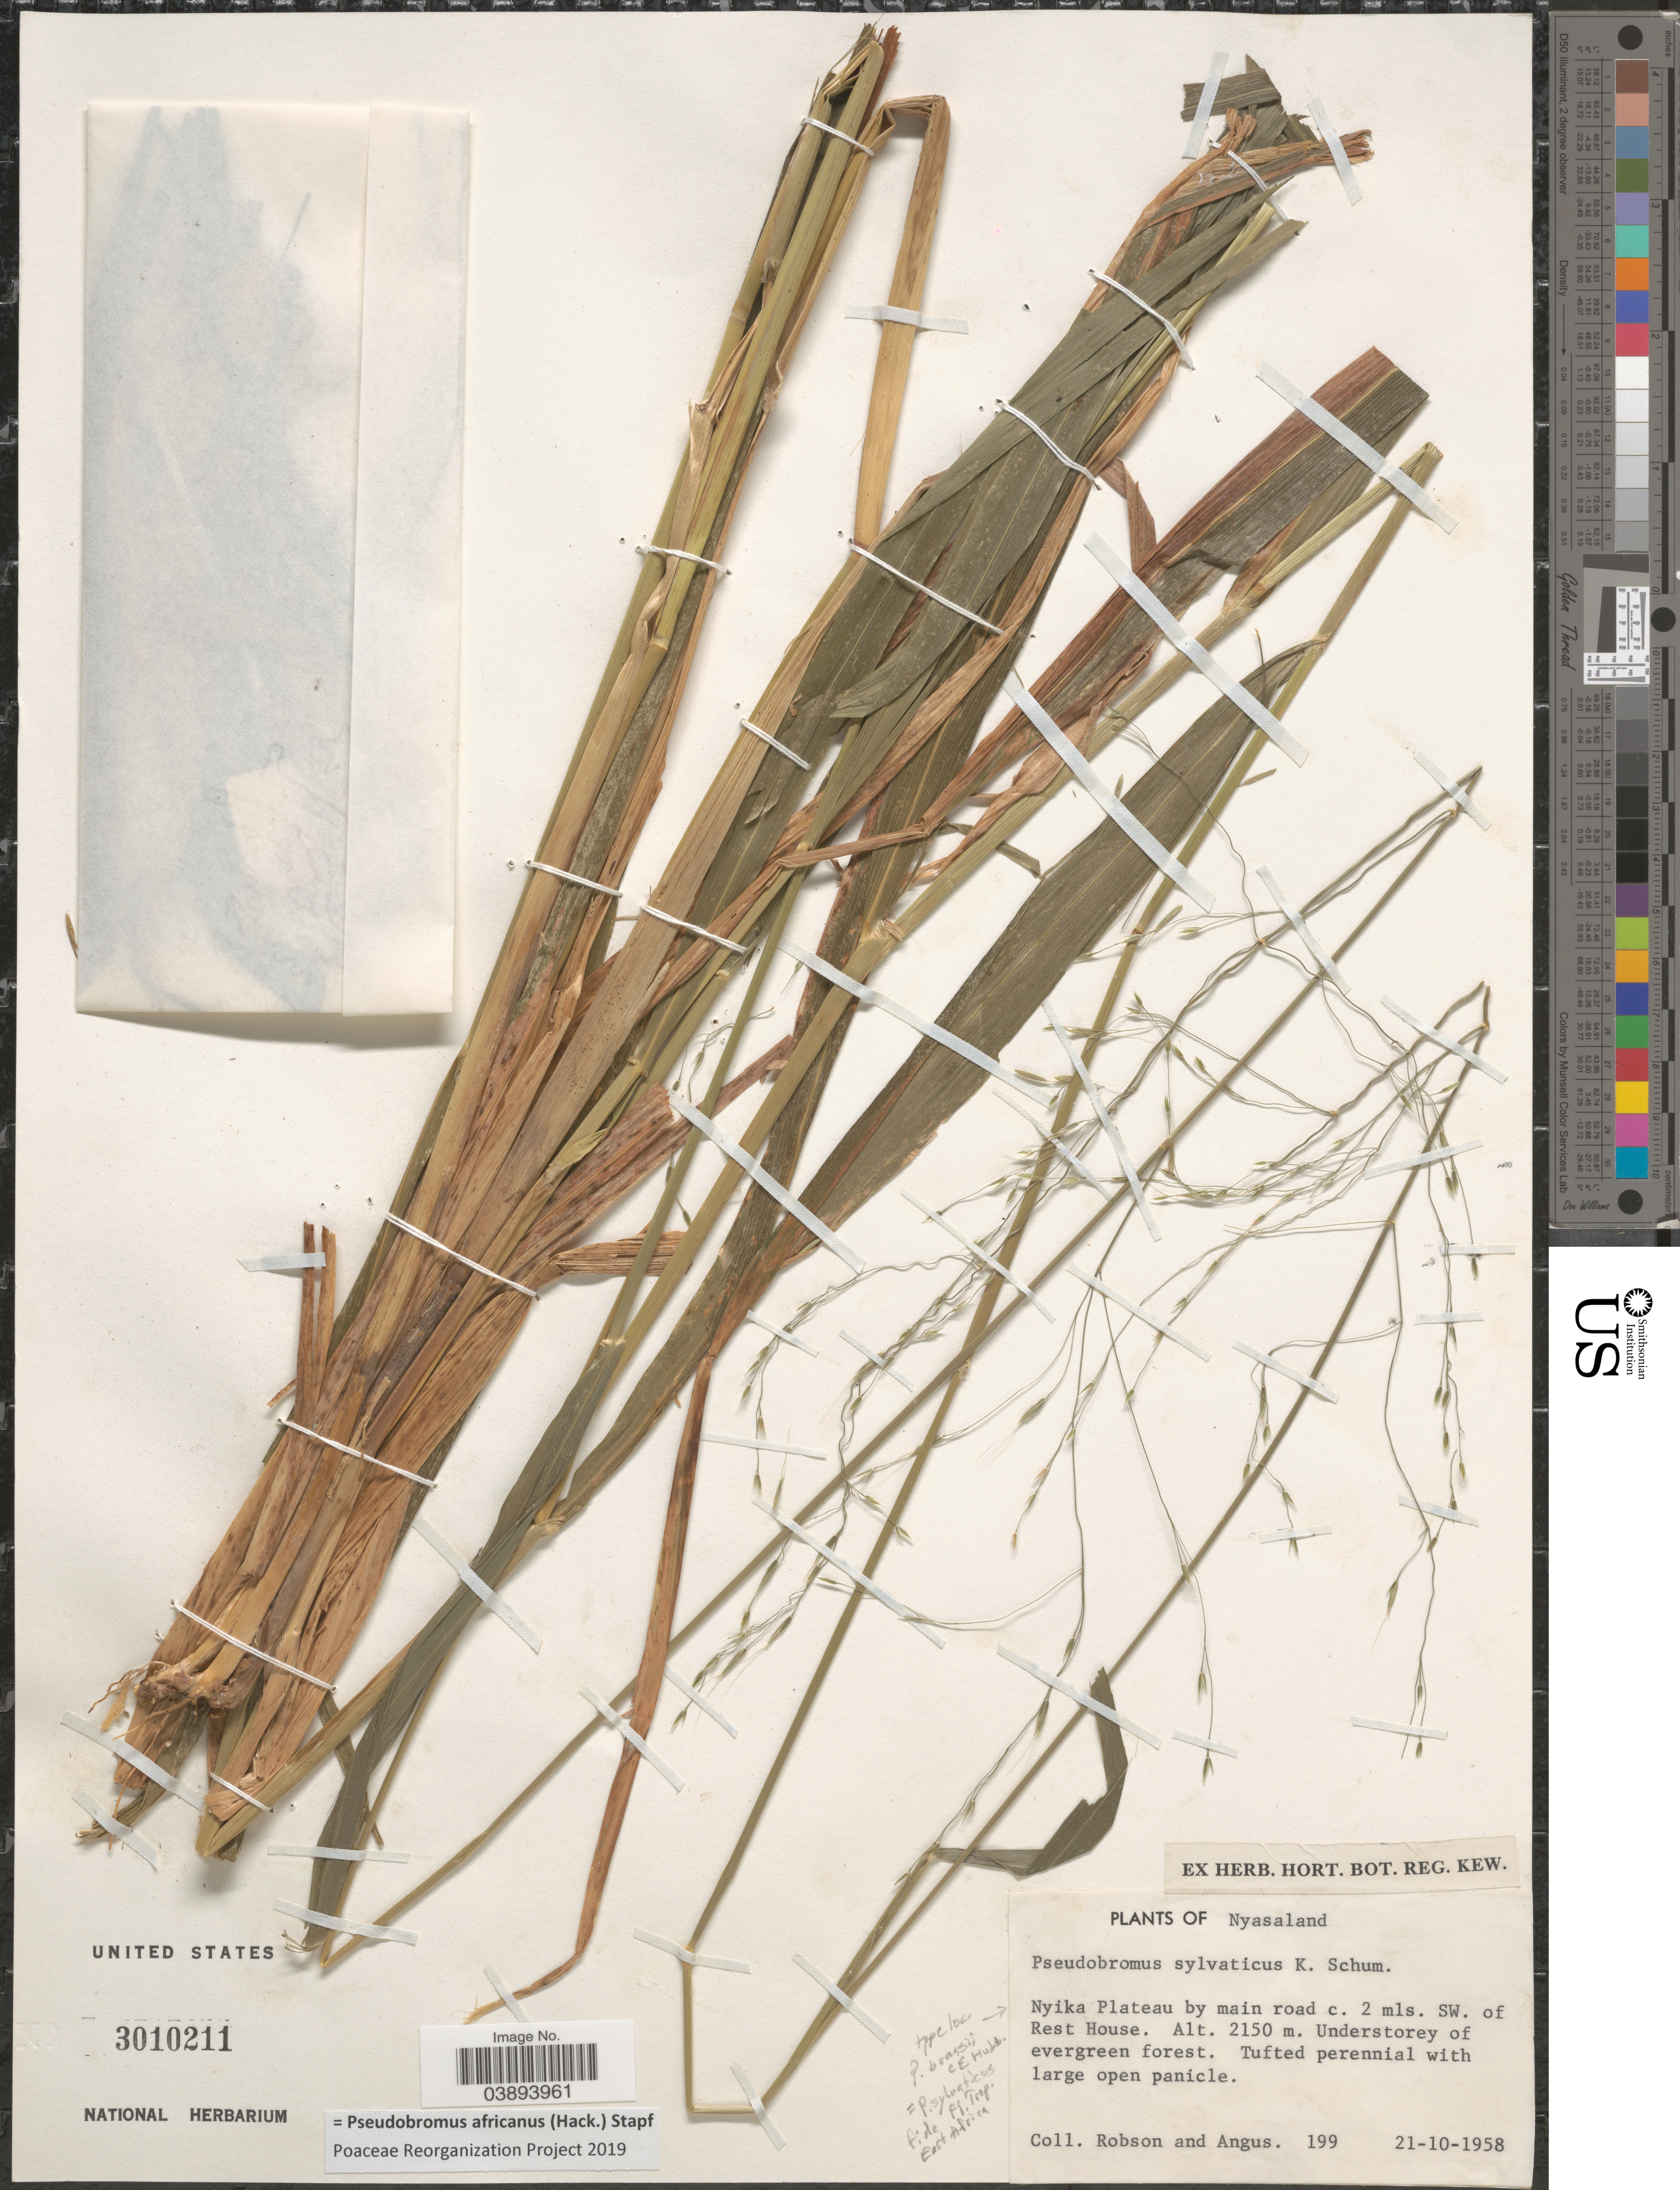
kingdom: Plantae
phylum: Tracheophyta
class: Liliopsida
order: Poales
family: Poaceae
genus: Pseudobromus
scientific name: Pseudobromus africanus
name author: (Hack.) Stapf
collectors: Robson & -. Angus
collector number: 199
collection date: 1958-10-21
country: Malawi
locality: Nyasaland. Nyika Plateau by main road c. 2 mls. SW. of Rest House.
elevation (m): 2150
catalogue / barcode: US 3010211